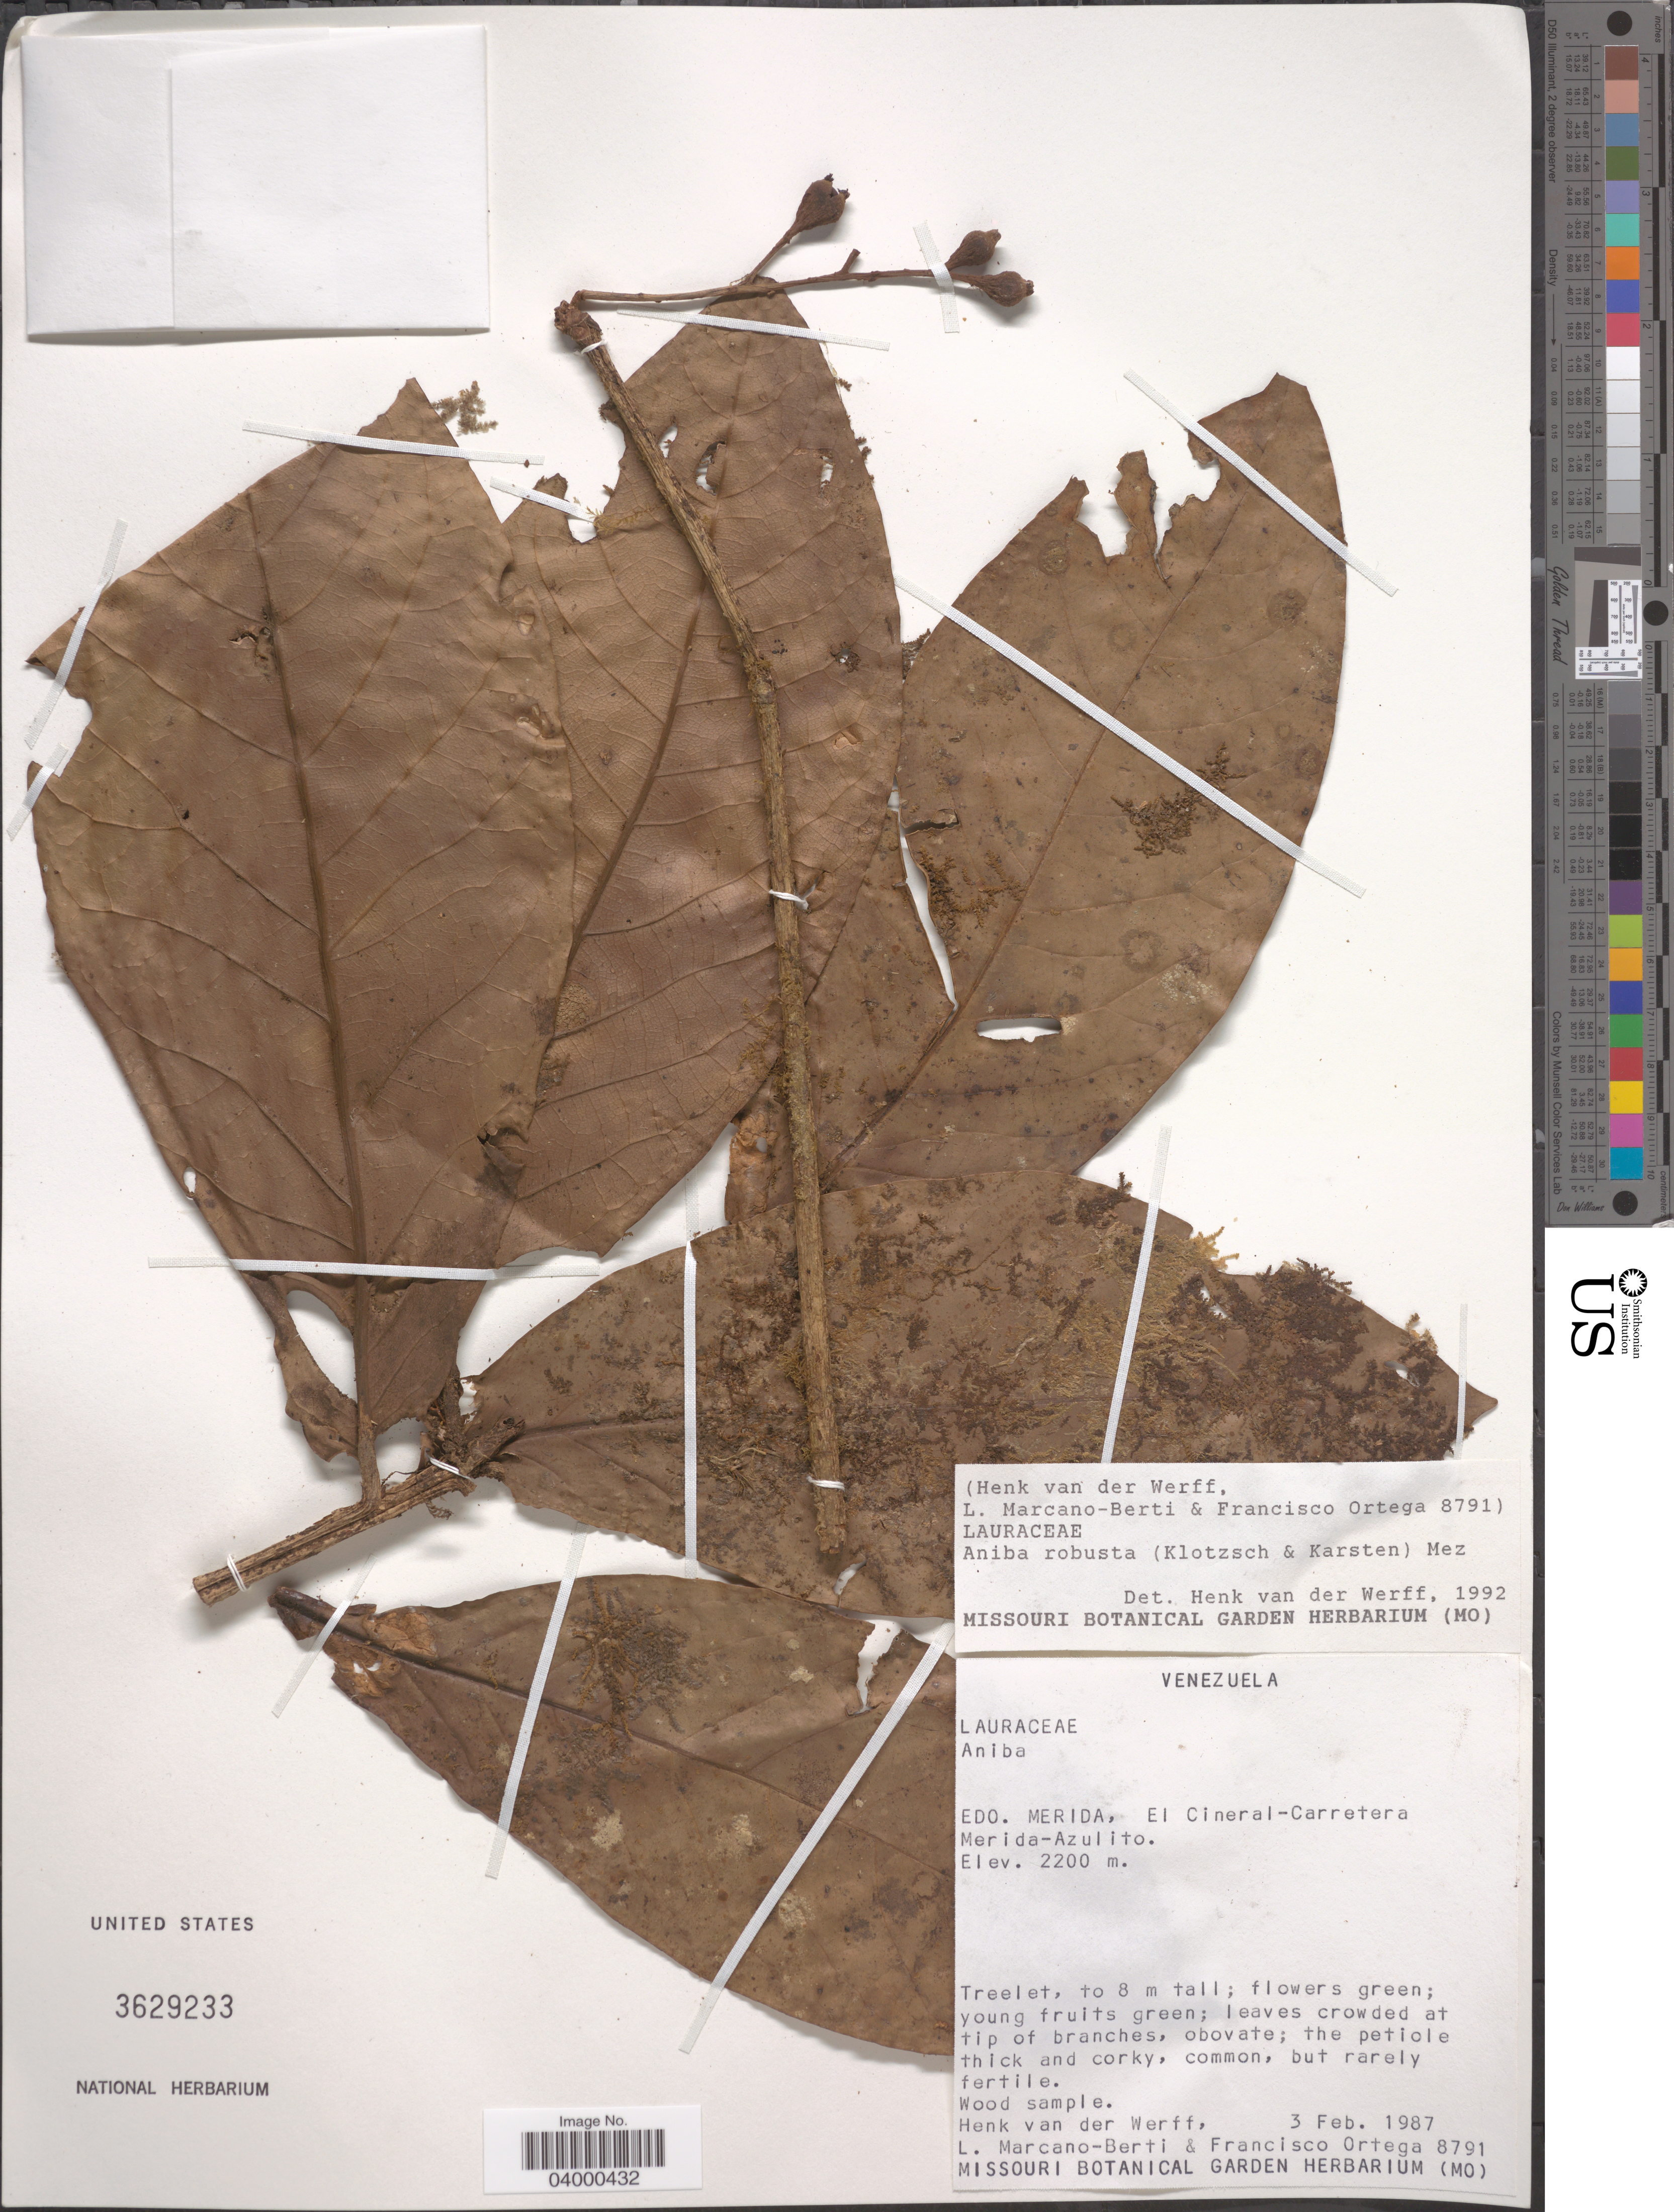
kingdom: Plantae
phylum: Tracheophyta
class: Magnoliopsida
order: Laurales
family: Lauraceae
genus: Aniba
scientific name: Aniba robusta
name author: (Klotzsch & H. Karst.) Mez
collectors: H. van der Werff, L. Marcano-Berti & F. J. Ortega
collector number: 8791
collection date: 1987-02-03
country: Venezuela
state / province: Merida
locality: El Cineral-Carretera. Merida-Azulito.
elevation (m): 2200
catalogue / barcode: US 3629233